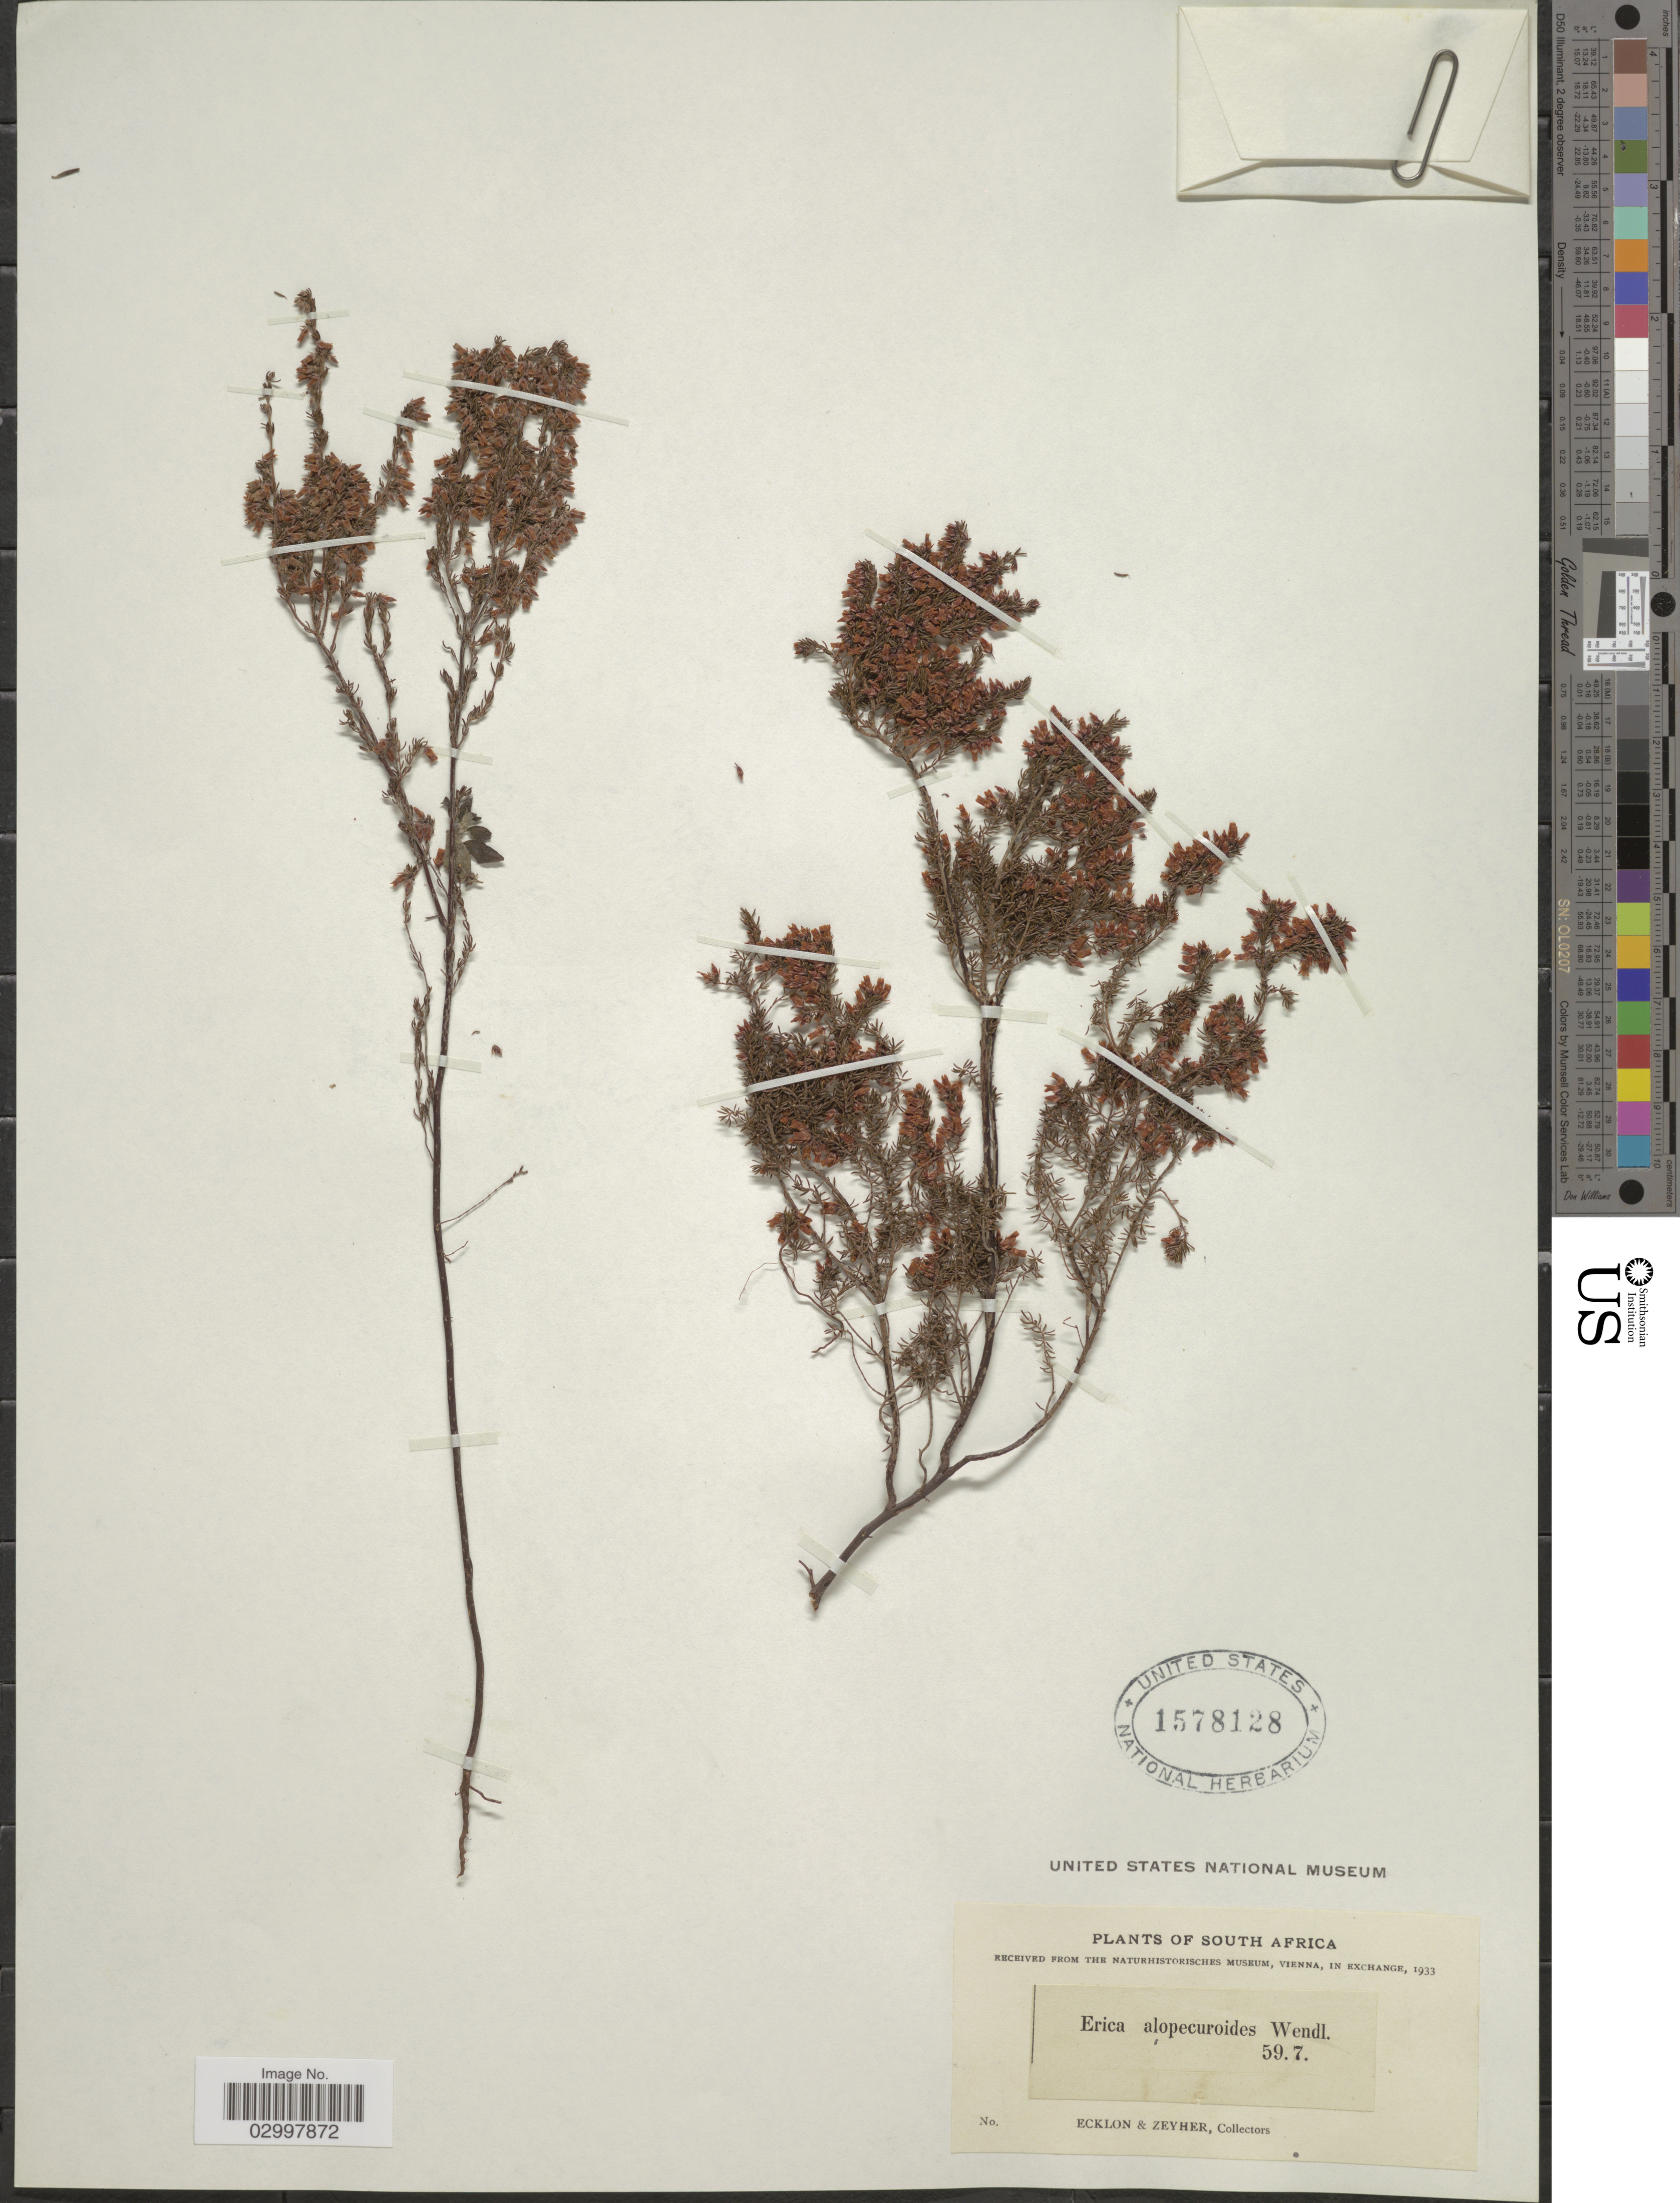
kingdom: Plantae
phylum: Tracheophyta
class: Magnoliopsida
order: Ericales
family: Ericaceae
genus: Erica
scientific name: Erica alopecuroides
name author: J.C. Wendl.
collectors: -. Ecklon & -. Zeyher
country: South Africa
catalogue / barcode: US 1578128